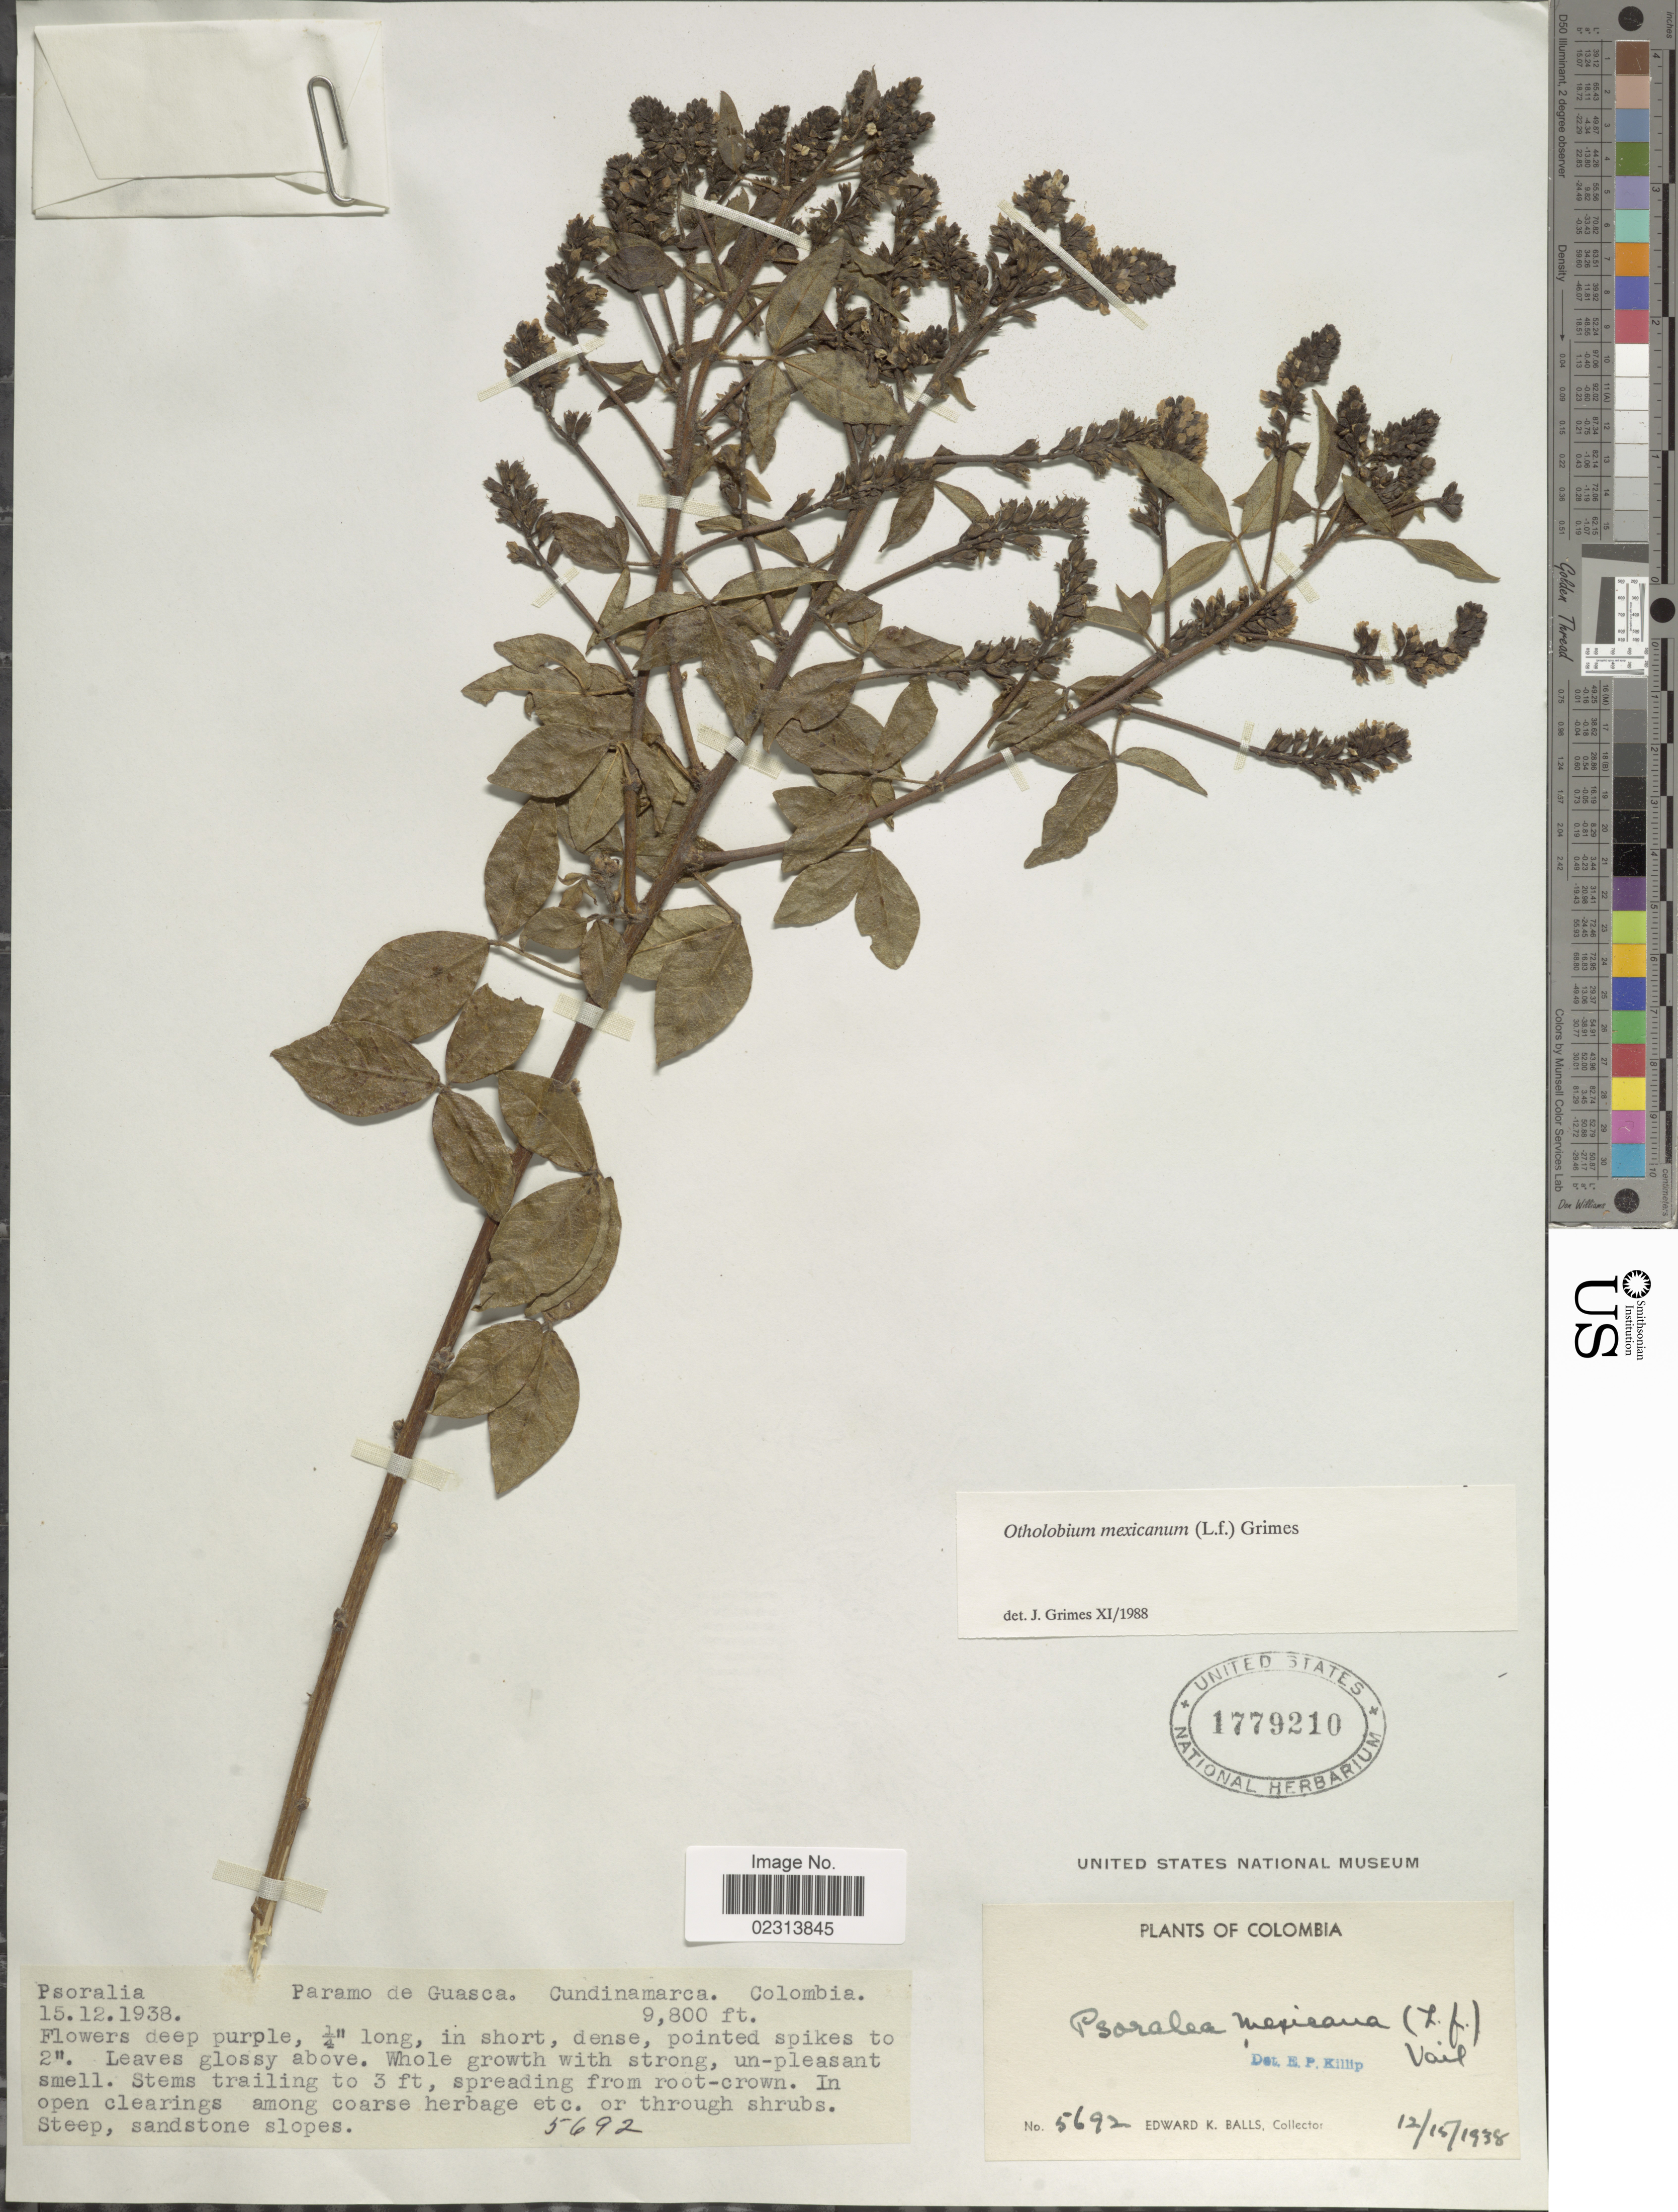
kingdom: Plantae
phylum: Tracheophyta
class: Magnoliopsida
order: Fabales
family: Fabaceae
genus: Otholobium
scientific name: Otholobium mexicanum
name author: (L. f.) J.W. Grimes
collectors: E. K. Balls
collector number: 5692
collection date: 1938-12-15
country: Colombia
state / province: Cundinamarca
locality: Paramo de Guasca, Cundinamarca, Colombia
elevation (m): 2987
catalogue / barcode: US 1779210